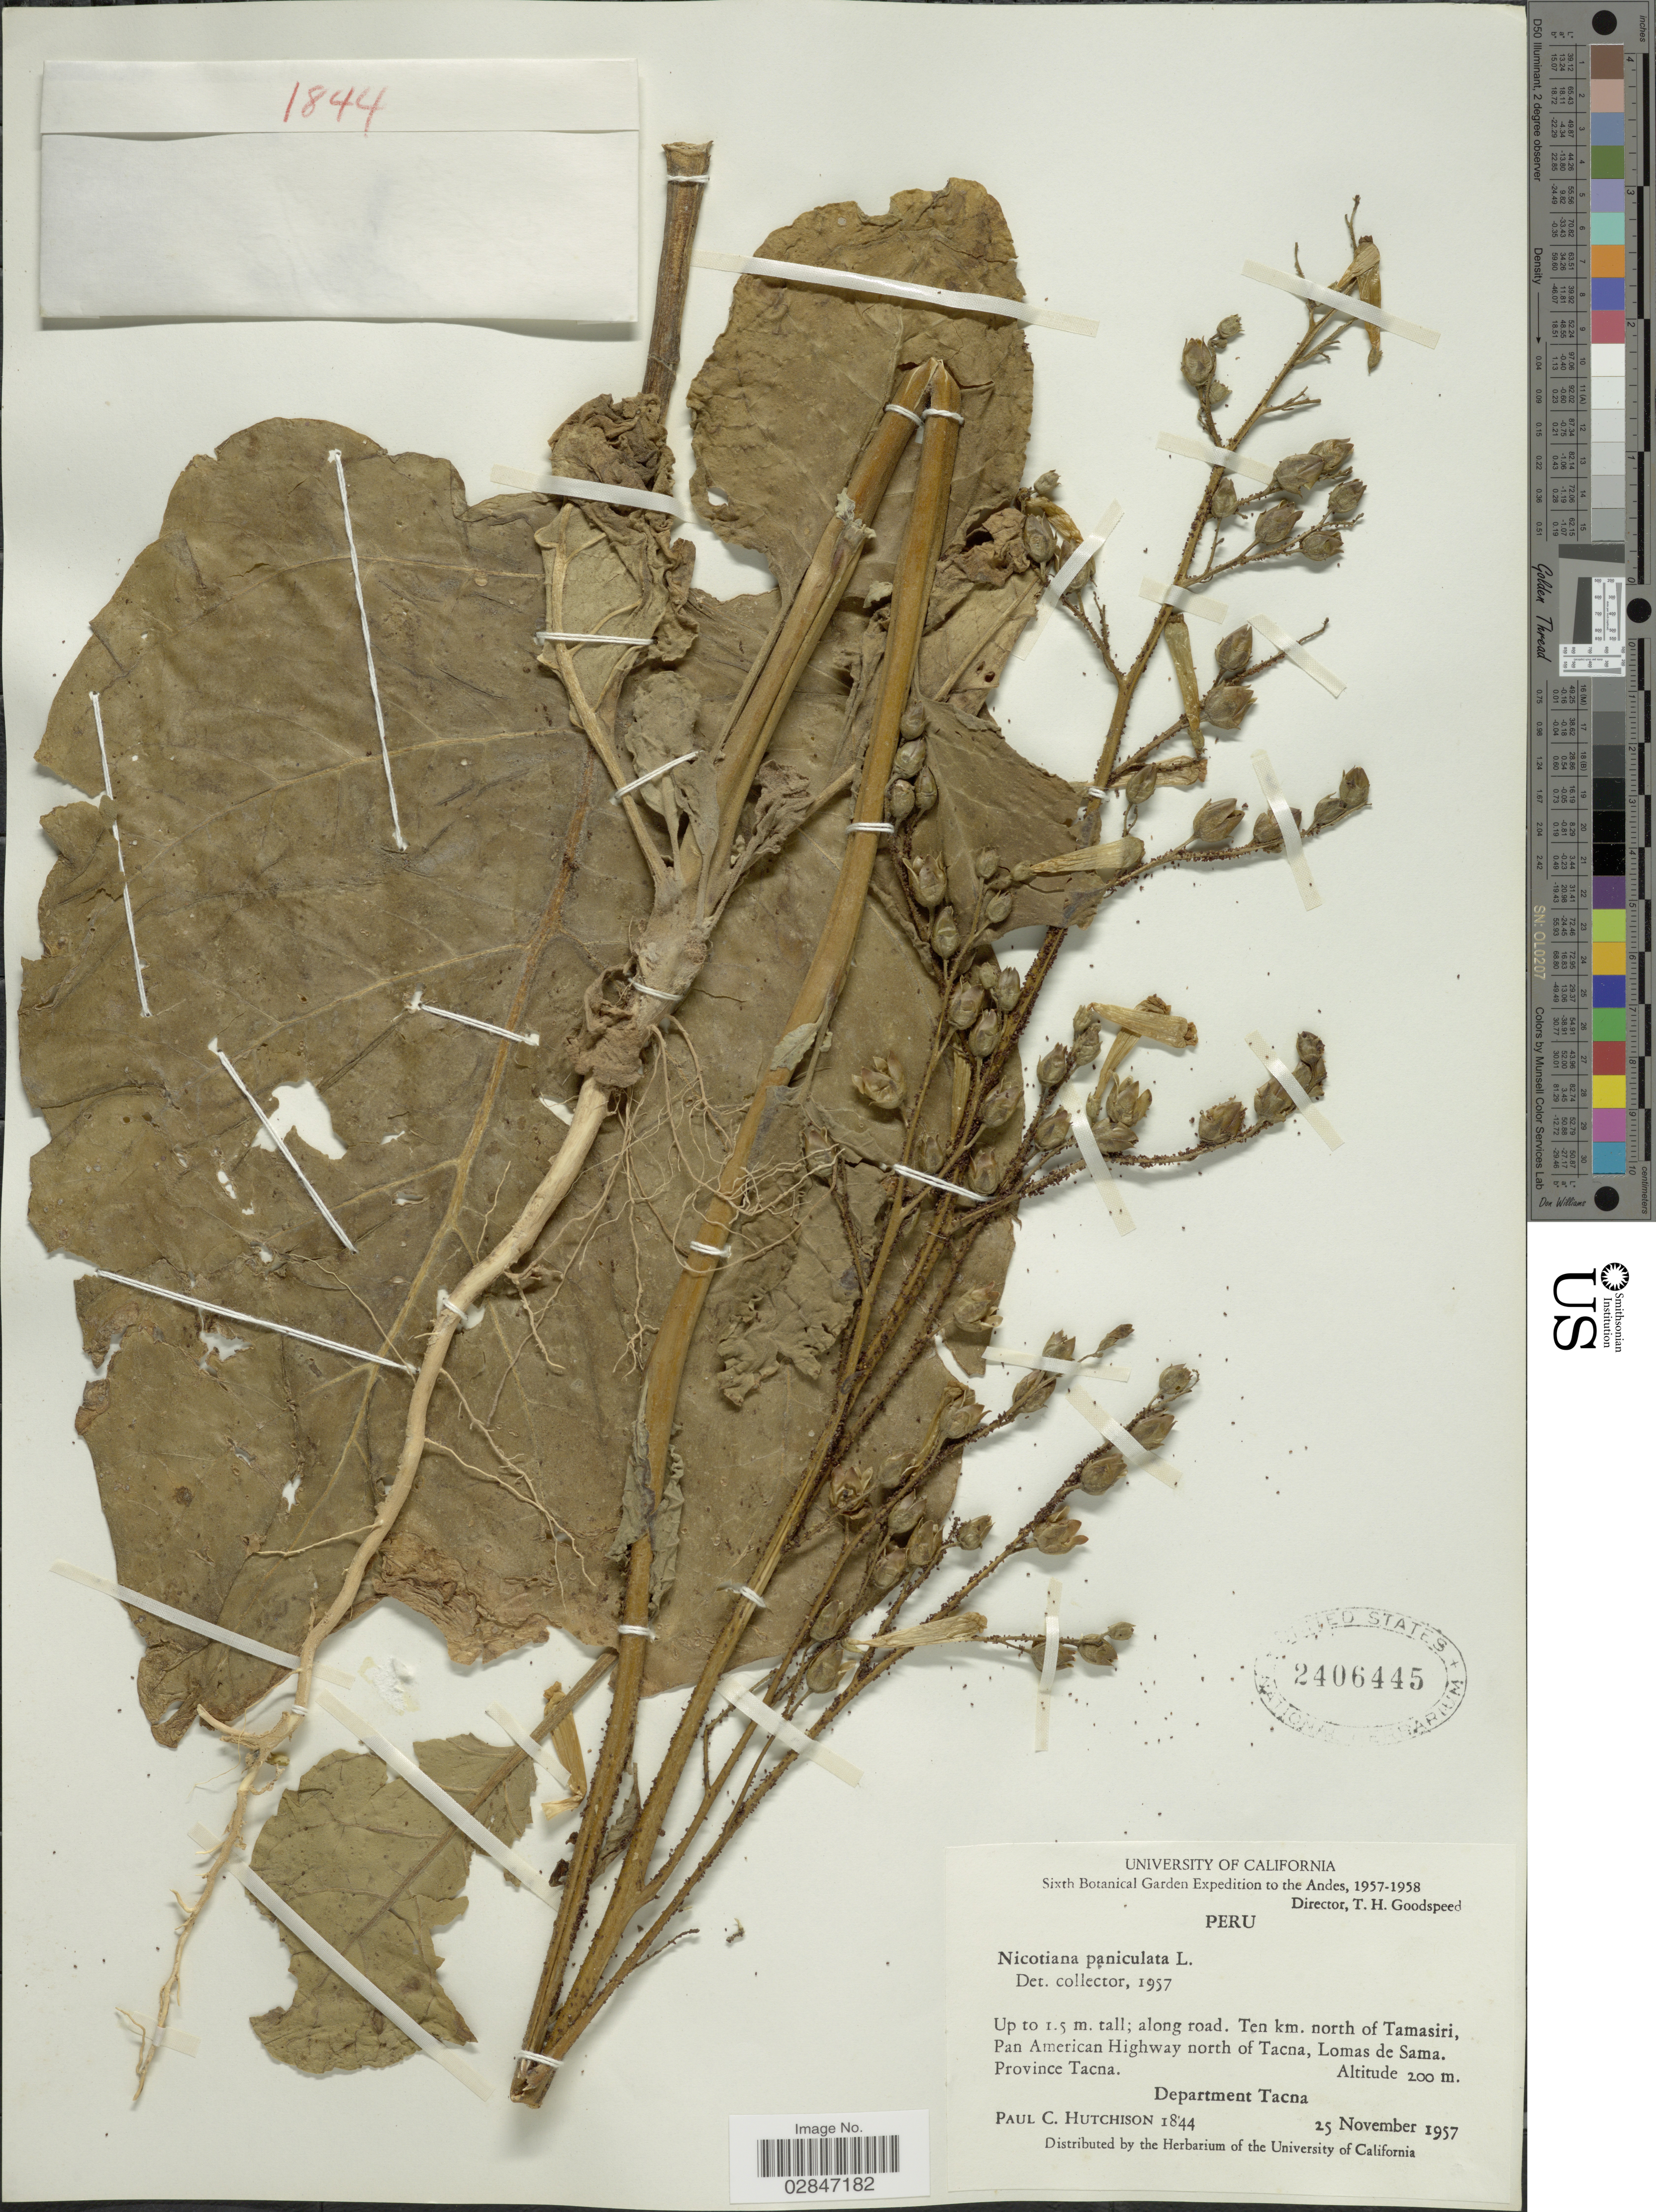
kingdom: Plantae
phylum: Tracheophyta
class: Magnoliopsida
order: Solanales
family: Solanaceae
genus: Nicotiana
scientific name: Nicotiana paniculata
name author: L.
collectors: P. C. Hutchison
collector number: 1844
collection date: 1957-11-25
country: Peru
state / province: Tacna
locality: The Andes, Ten km. north of Tamasiri, Pan American Highway north of Tacna, Lomas de Sama, Province Tacna, Department Tacna.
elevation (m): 200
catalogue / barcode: US 2406445